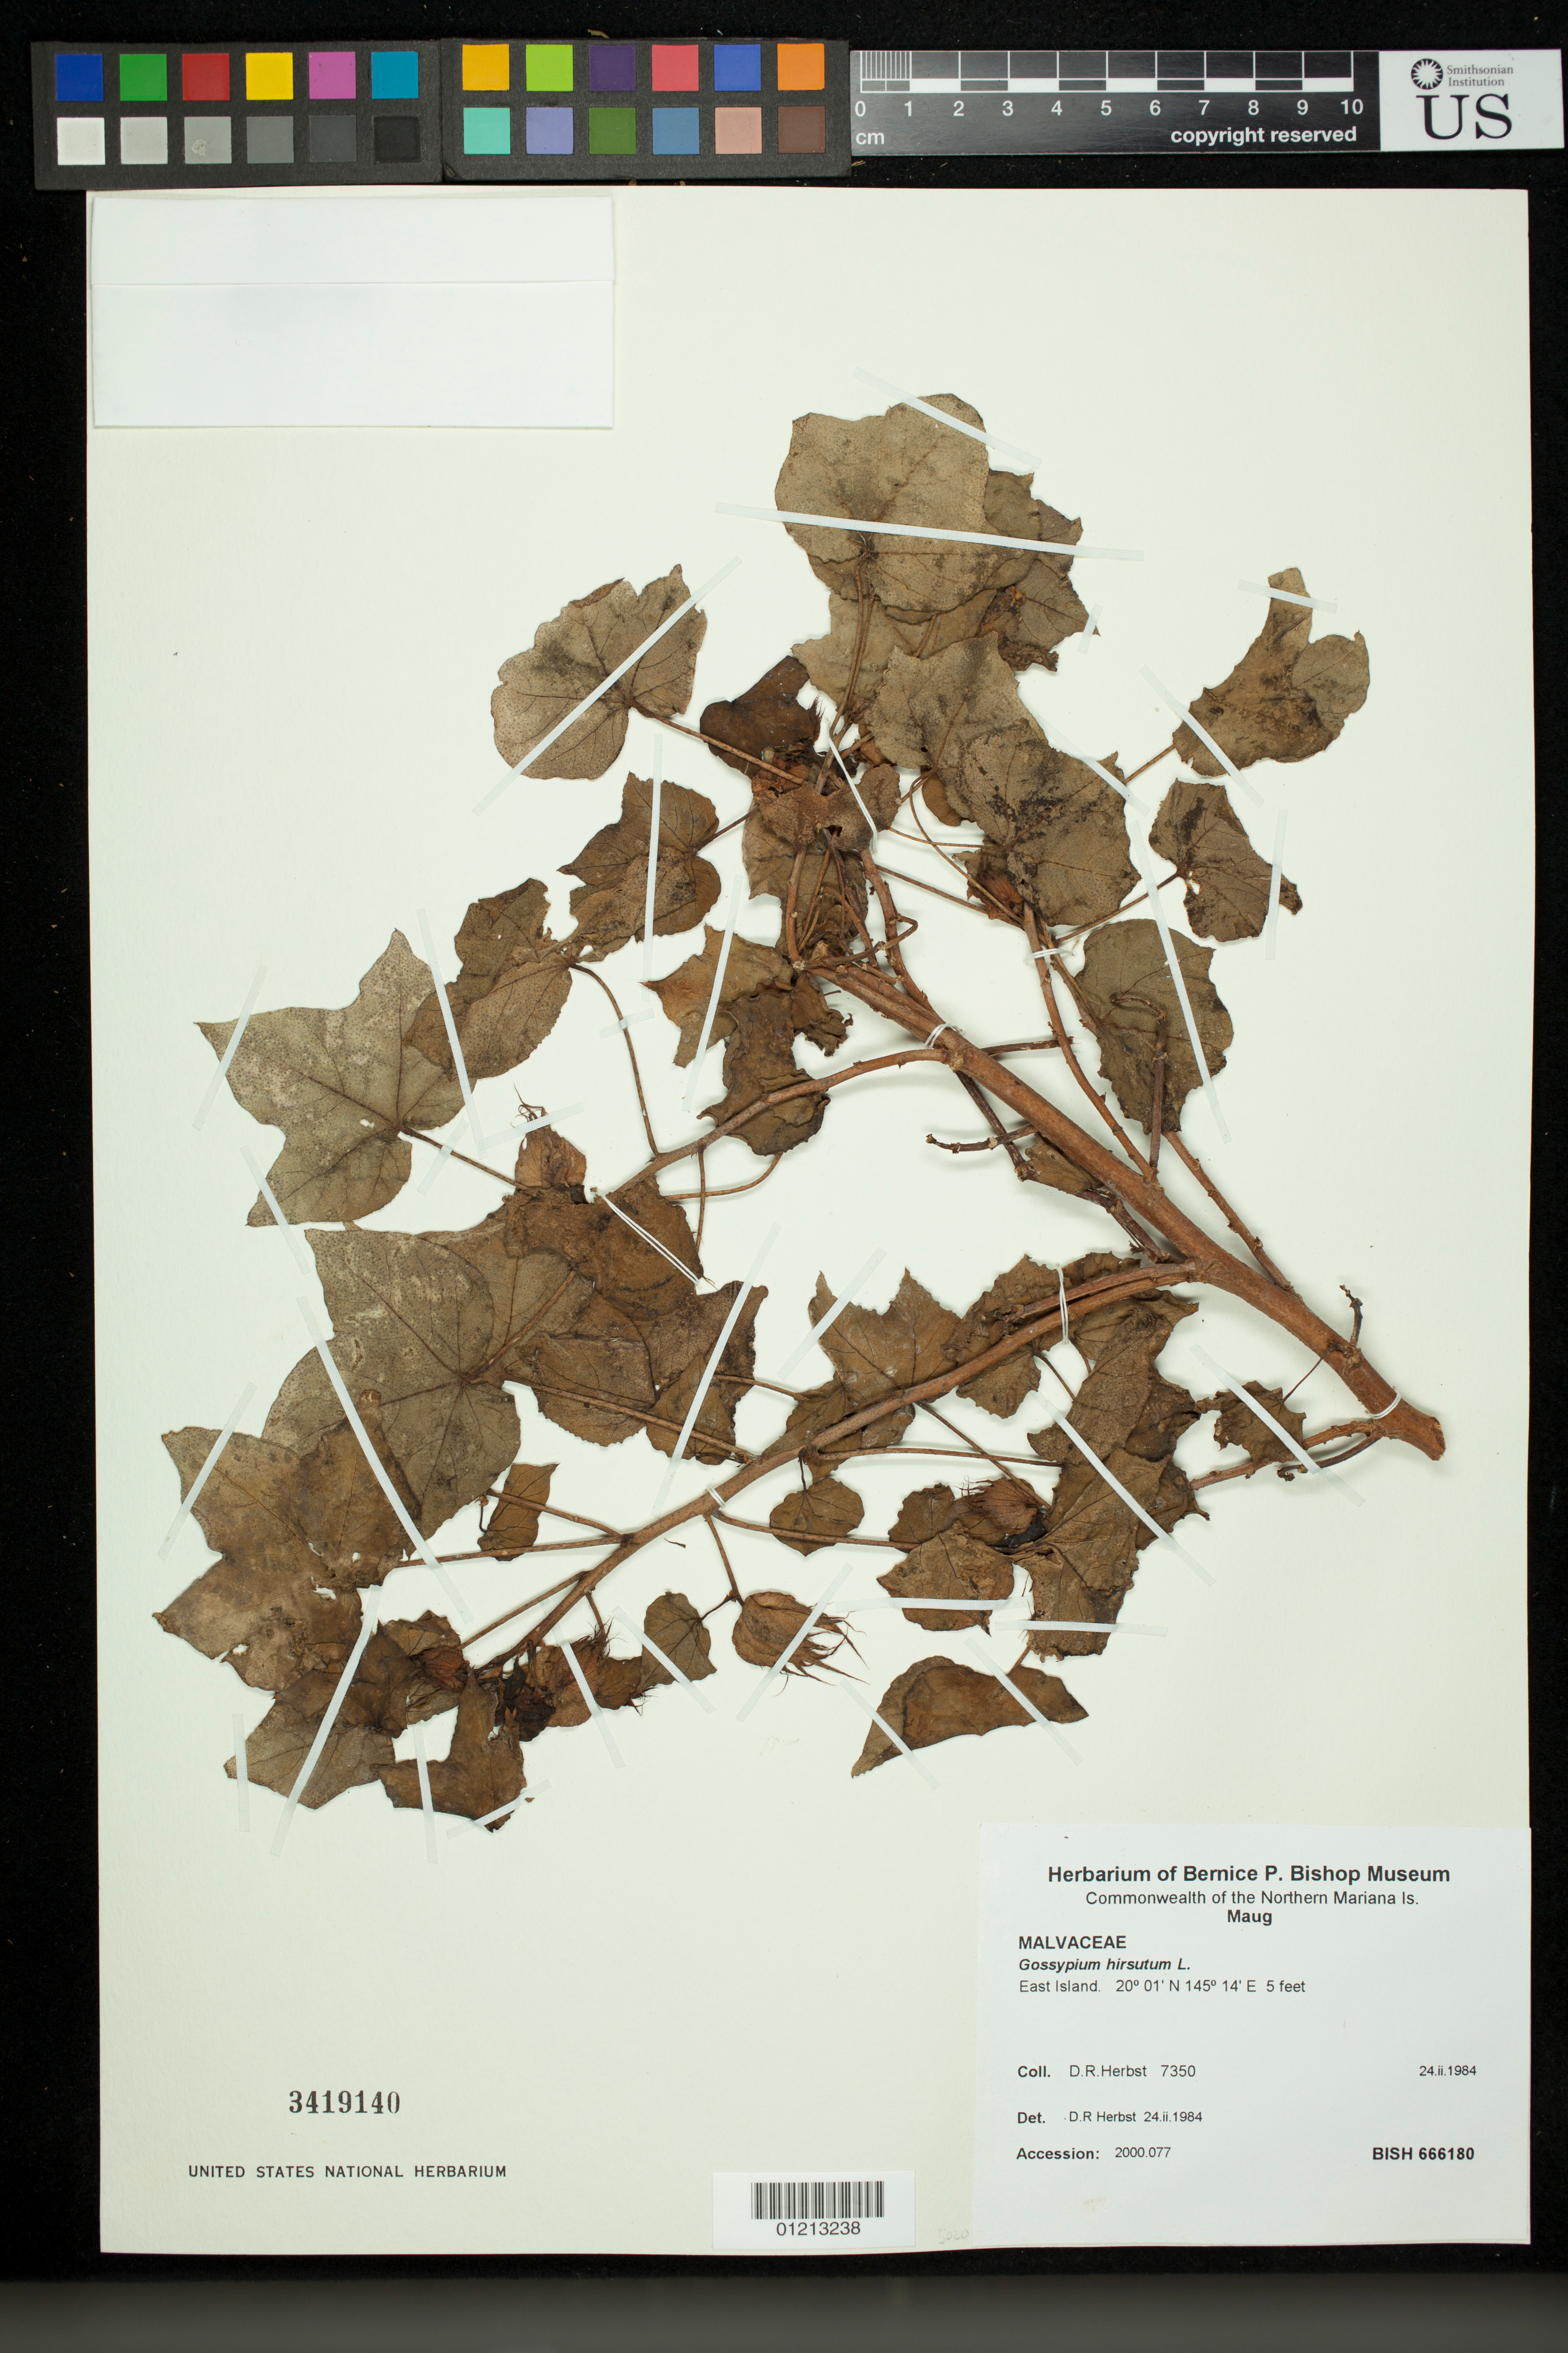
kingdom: Plantae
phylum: Tracheophyta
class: Magnoliopsida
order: Malvales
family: Malvaceae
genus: Gossypium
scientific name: Gossypium hirsutum var. taitense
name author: (Parl.) Roberty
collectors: D. R. Herbst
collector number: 7350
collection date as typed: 24 Feb 1984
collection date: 1984-02-24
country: Northern Mariana Islands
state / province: Northern Islands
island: East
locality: Northern Mariana Is. Maug: East Island.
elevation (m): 2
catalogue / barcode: US 3419140